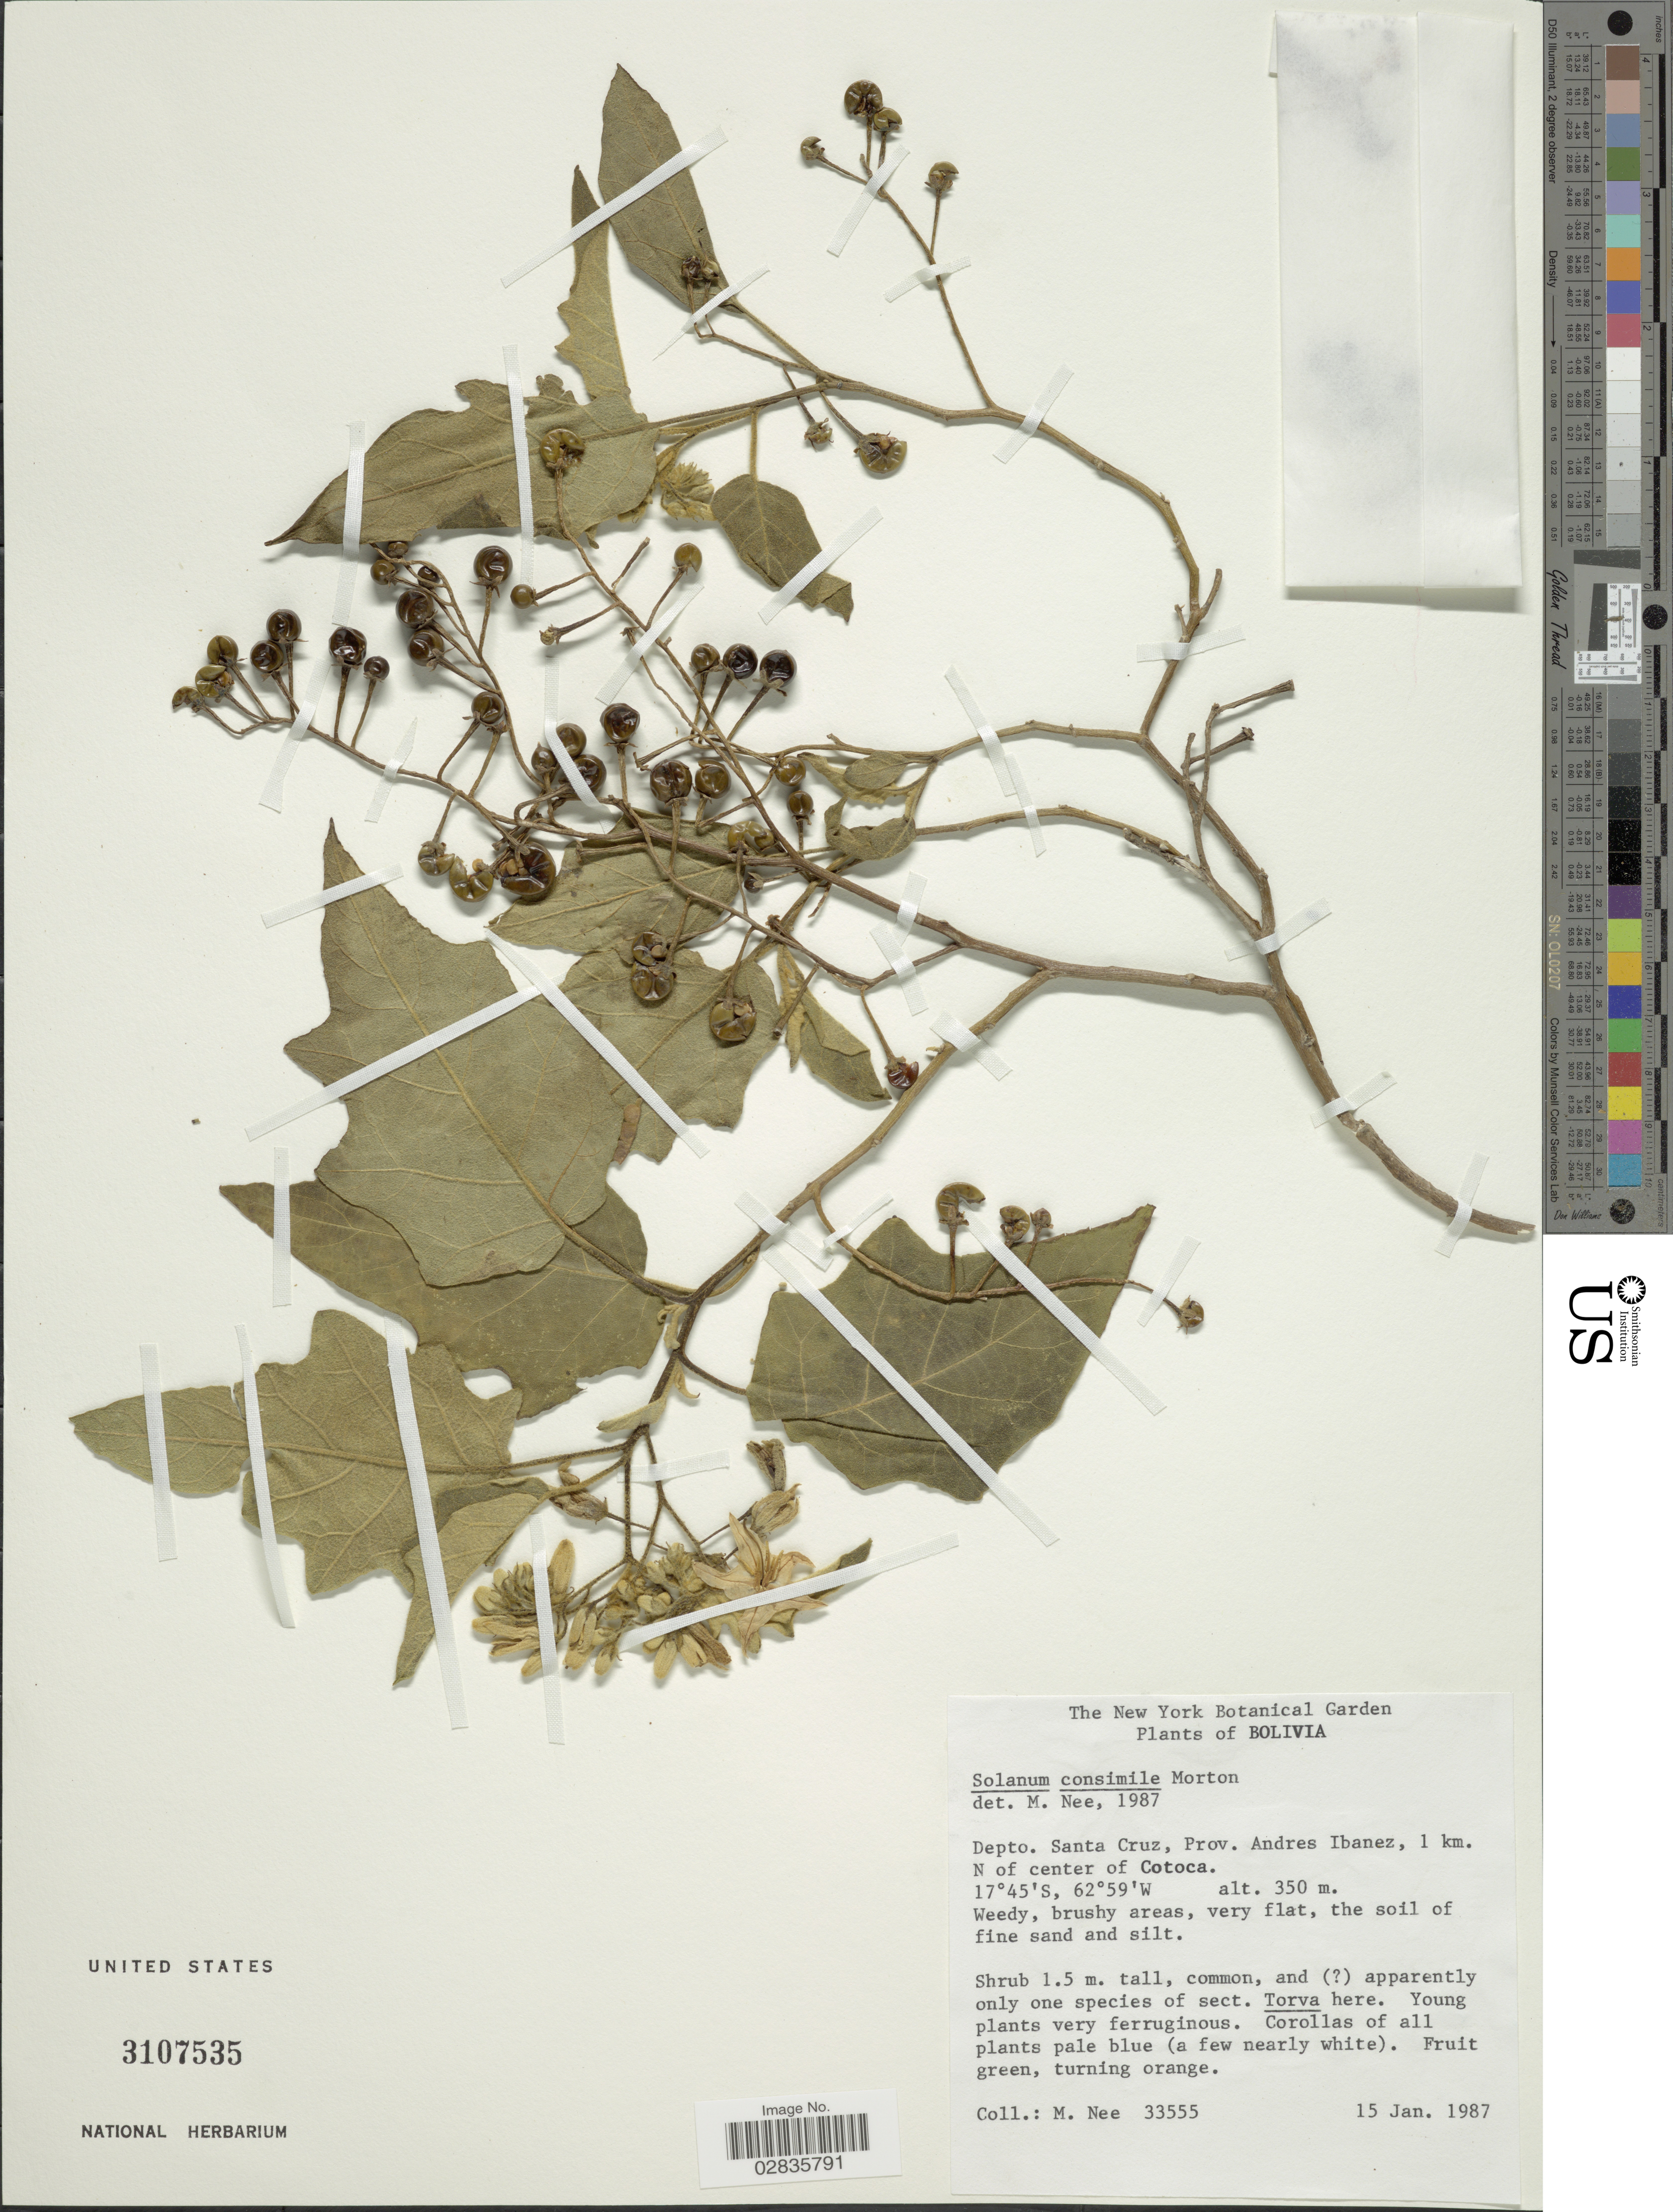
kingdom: Plantae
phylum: Tracheophyta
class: Magnoliopsida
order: Solanales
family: Solanaceae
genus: Solanum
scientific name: Solanum consimile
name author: C.V. Morton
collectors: M. Nee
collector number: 33555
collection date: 1987-01-15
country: Bolivia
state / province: Santa Cruz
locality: Depto. Santa Cruz, Prov. Andres Ibanez, 1 km. N of center of Cotoca.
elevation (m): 350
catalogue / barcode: US 3107535